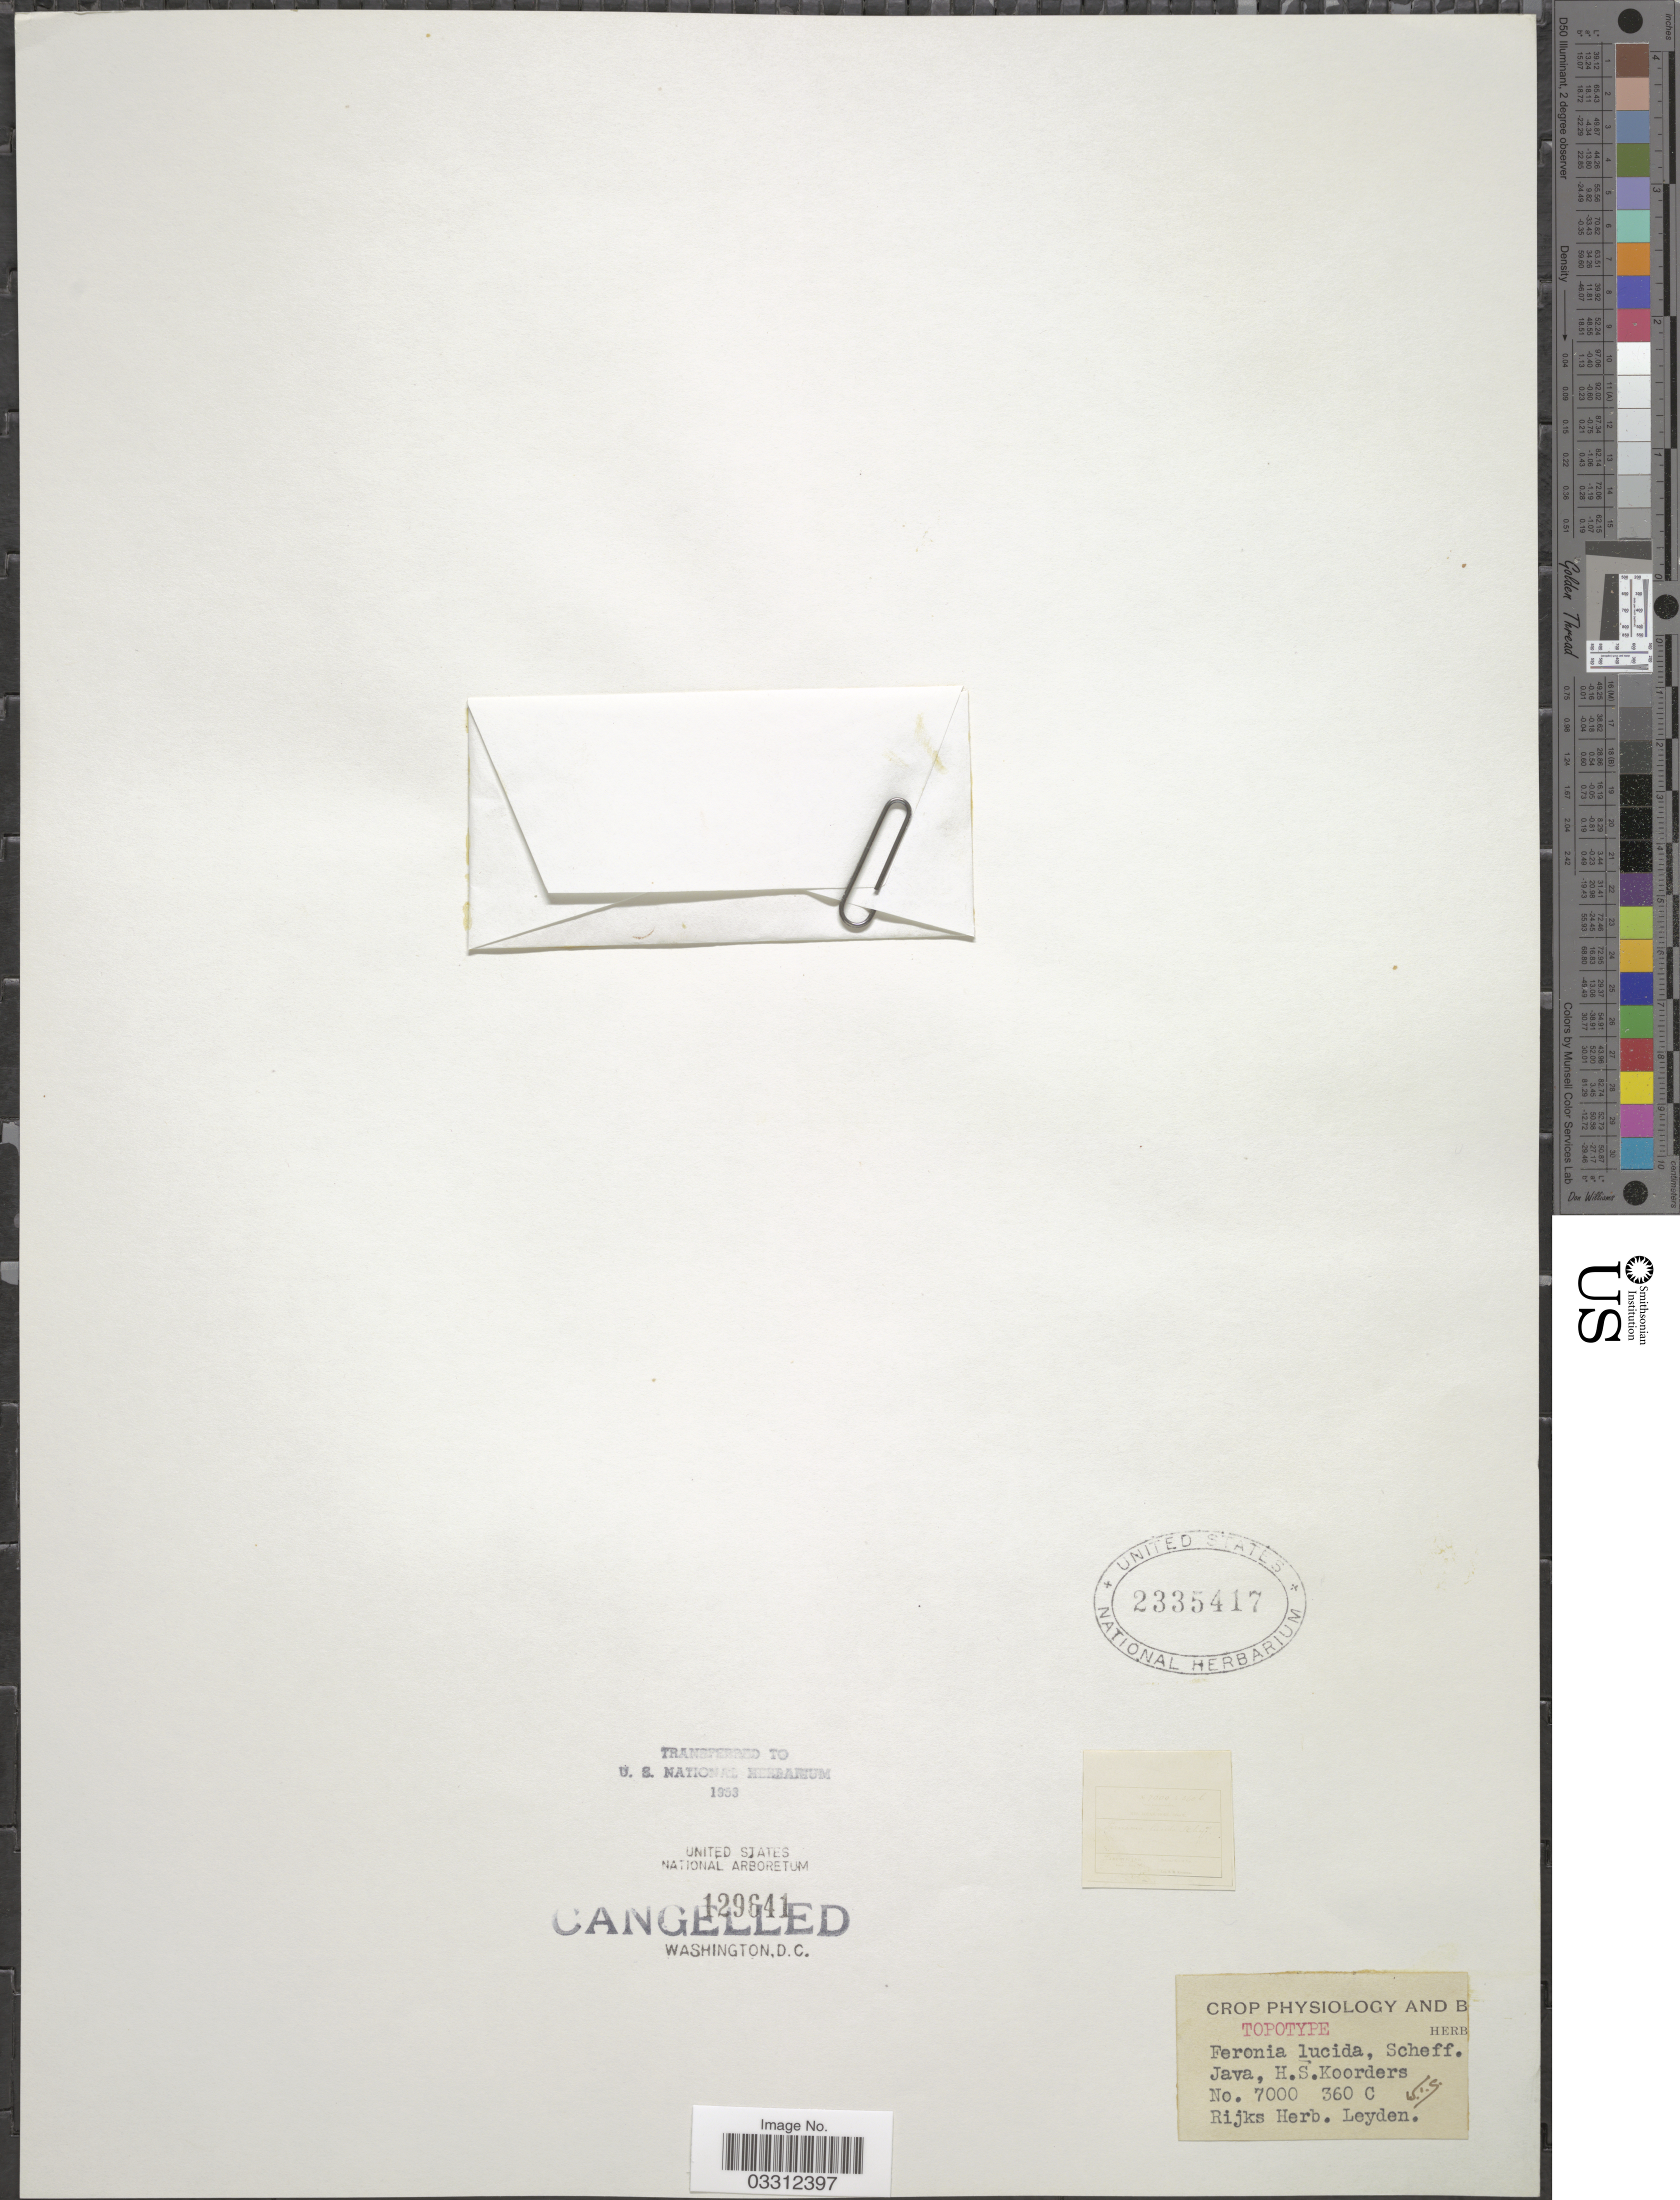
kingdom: Plantae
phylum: Tracheophyta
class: Magnoliopsida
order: Sapindales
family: Rutaceae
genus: Feroniella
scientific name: Feroniella lucida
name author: Swingle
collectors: H. Koorders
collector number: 7000/360C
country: Indonesia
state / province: Java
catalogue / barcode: US 2335417